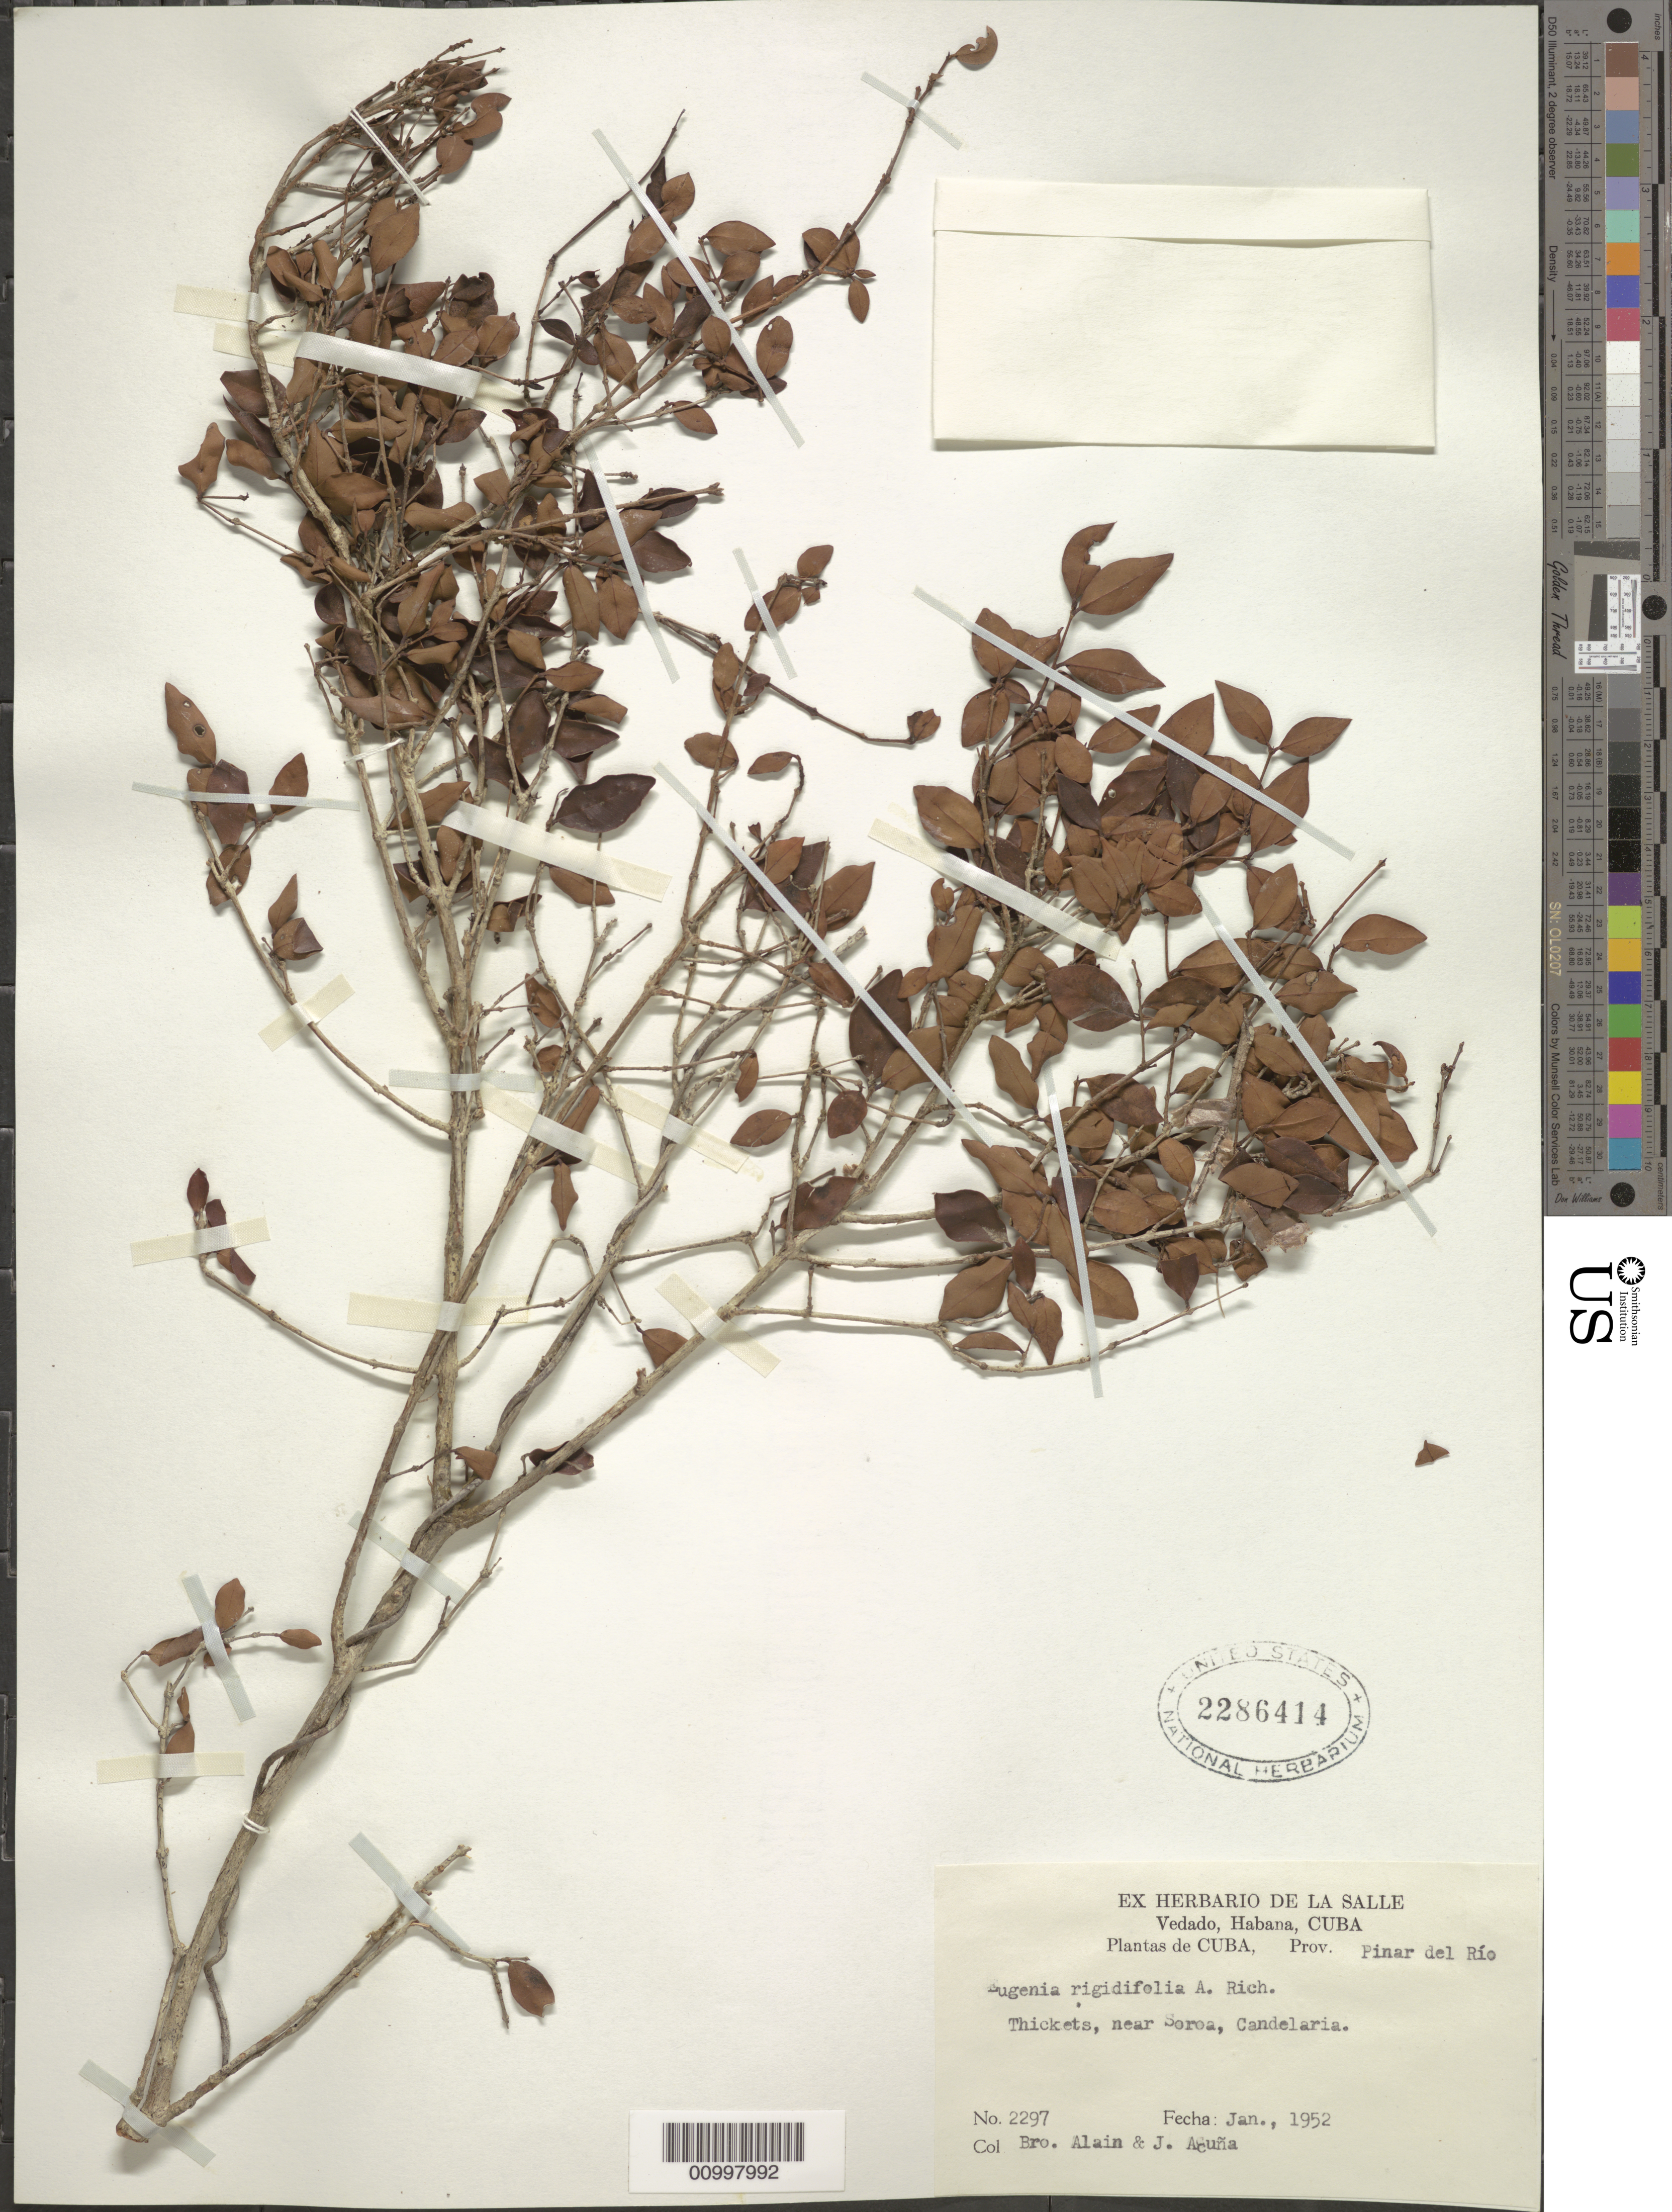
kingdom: Plantae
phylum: Tracheophyta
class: Magnoliopsida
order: Myrtales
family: Myrtaceae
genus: Eugenia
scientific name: Eugenia rigidifolia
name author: A. Rich.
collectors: A. H. Liogier & J. Acuña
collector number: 2297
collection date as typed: Jan 1952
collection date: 1952-01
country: Cuba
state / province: Pinar del Rio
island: Cuba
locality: Near Soroa, Candelaria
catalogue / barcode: US 2286414